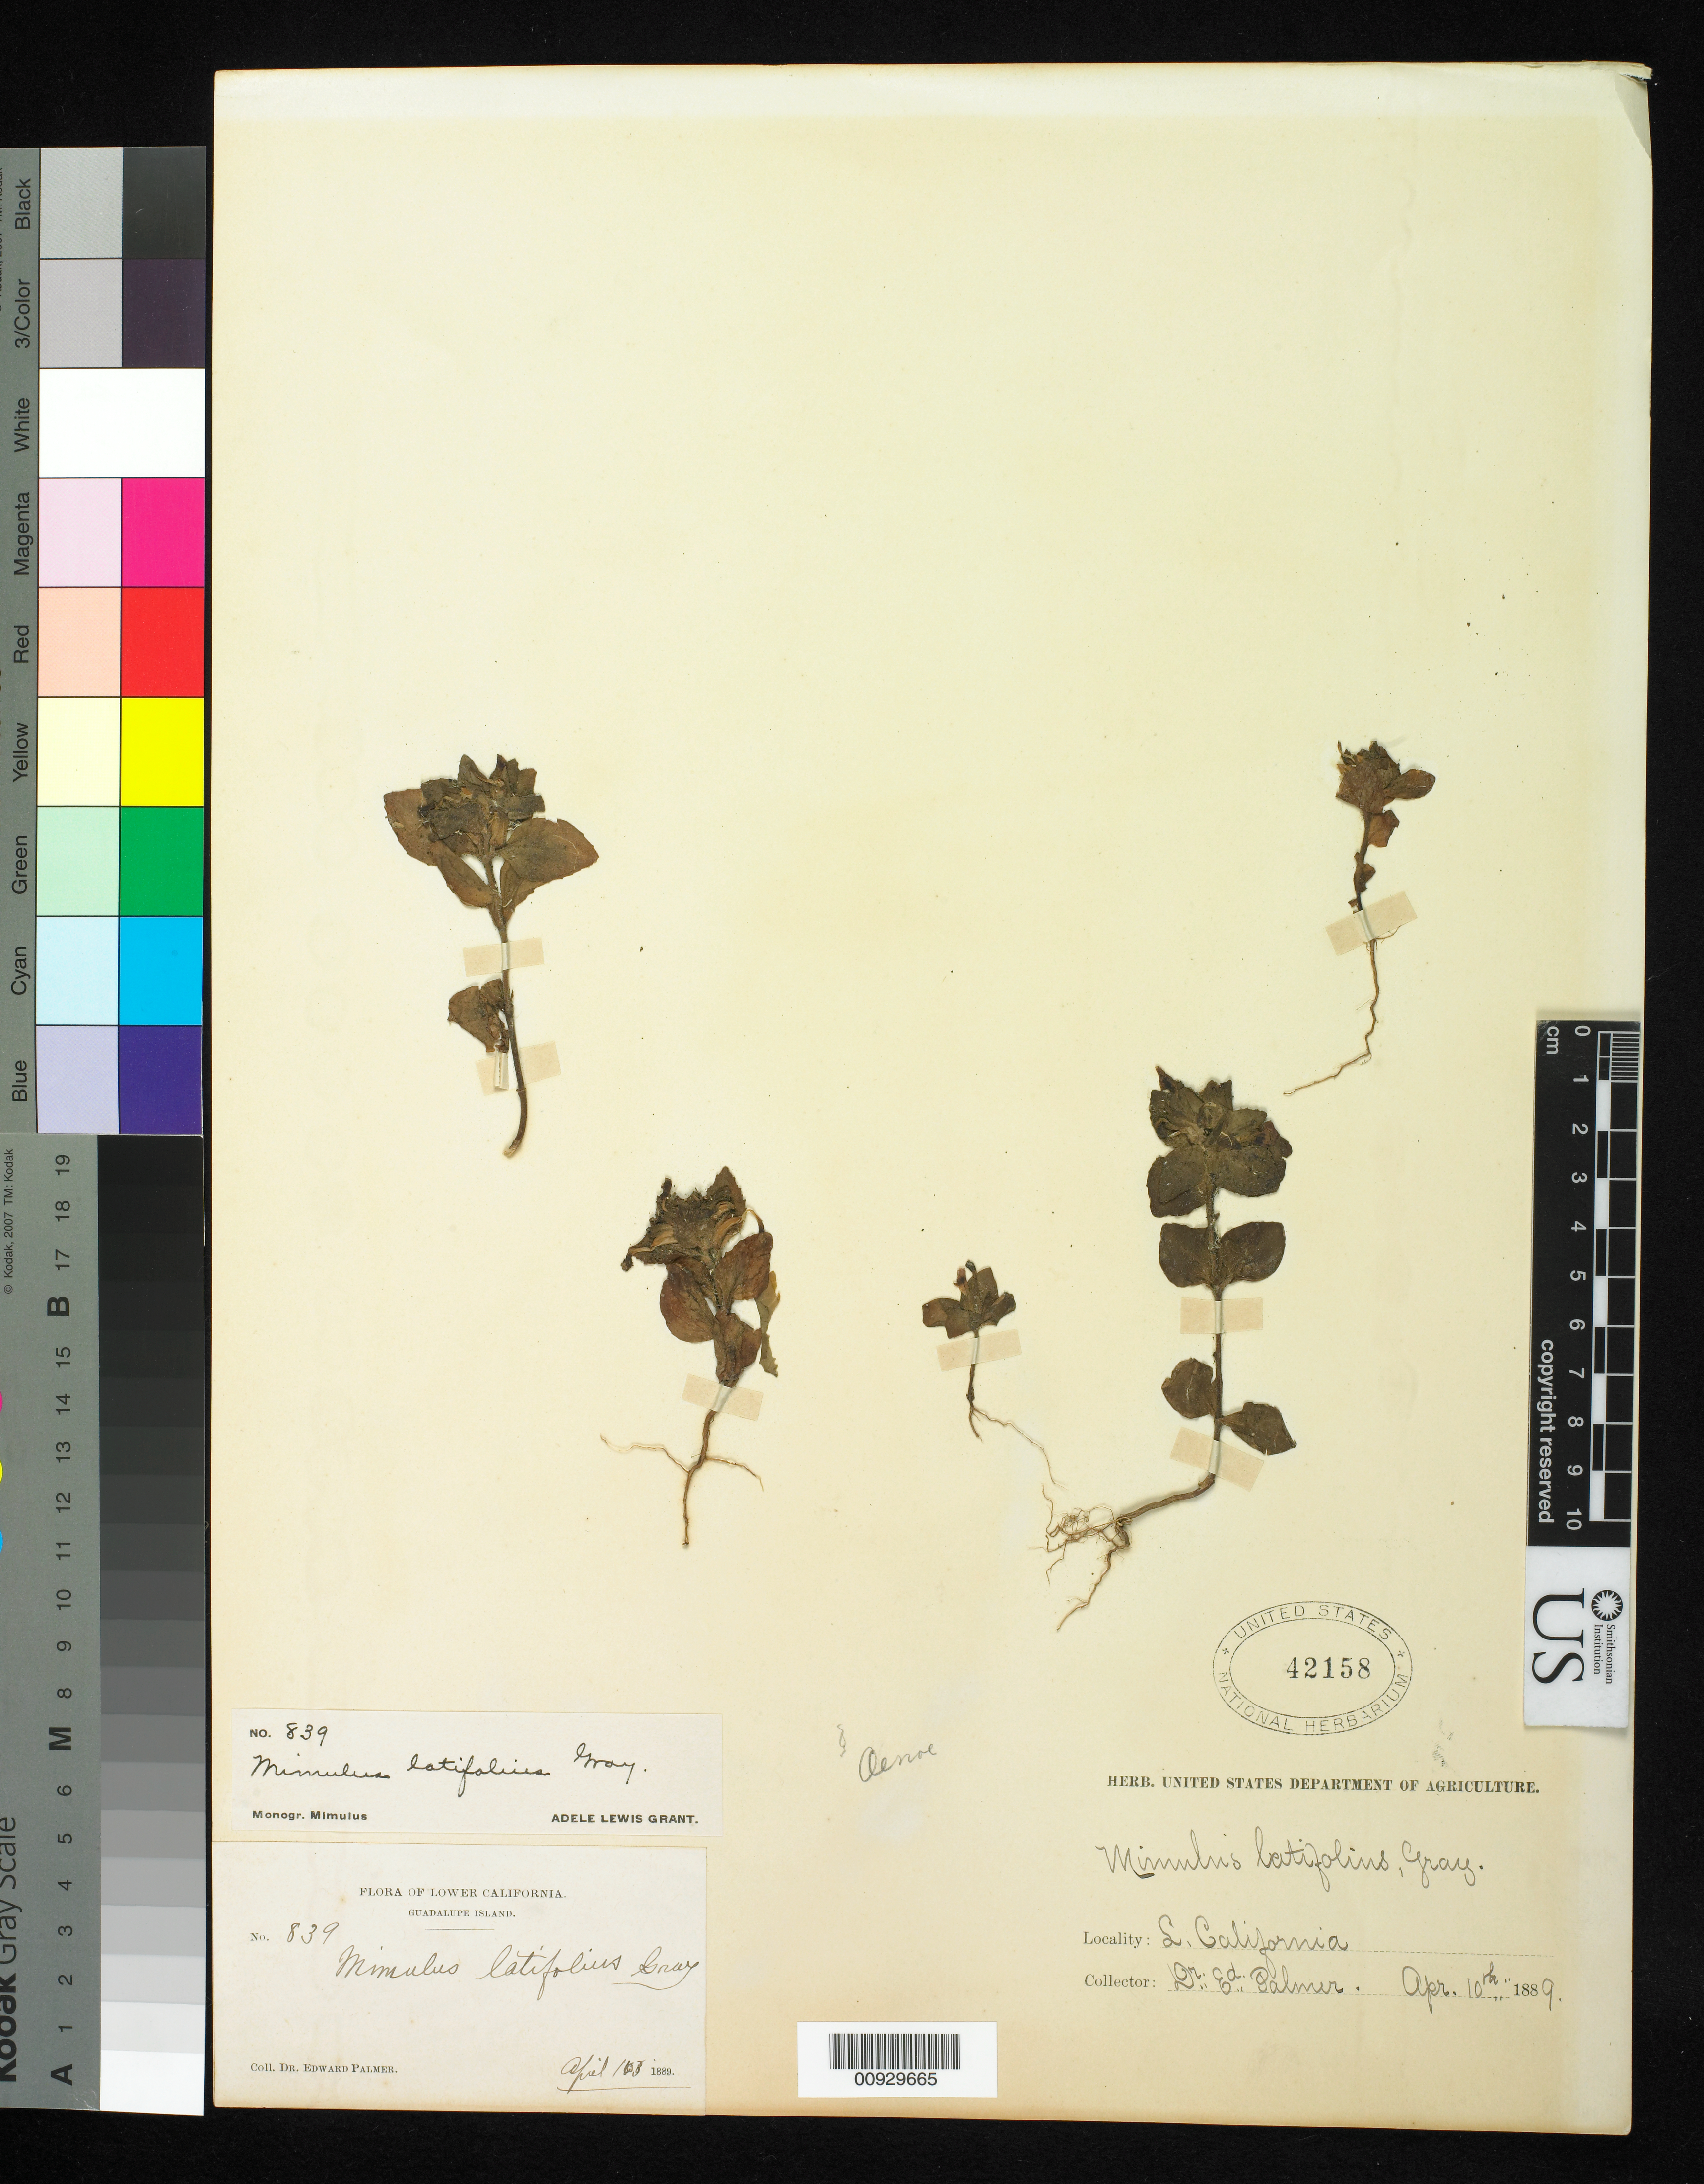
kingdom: Plantae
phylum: Tracheophyta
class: Magnoliopsida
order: Lamiales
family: Phrymaceae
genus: Mimulus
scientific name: Mimulus latifolius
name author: A. Gray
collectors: E. Palmer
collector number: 839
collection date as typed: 10 Apr 1889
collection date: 1889-04-10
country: Mexico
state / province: Baja California Norte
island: Guadalupe I.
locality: Guadalupe Island, Lower California.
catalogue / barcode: US 42158